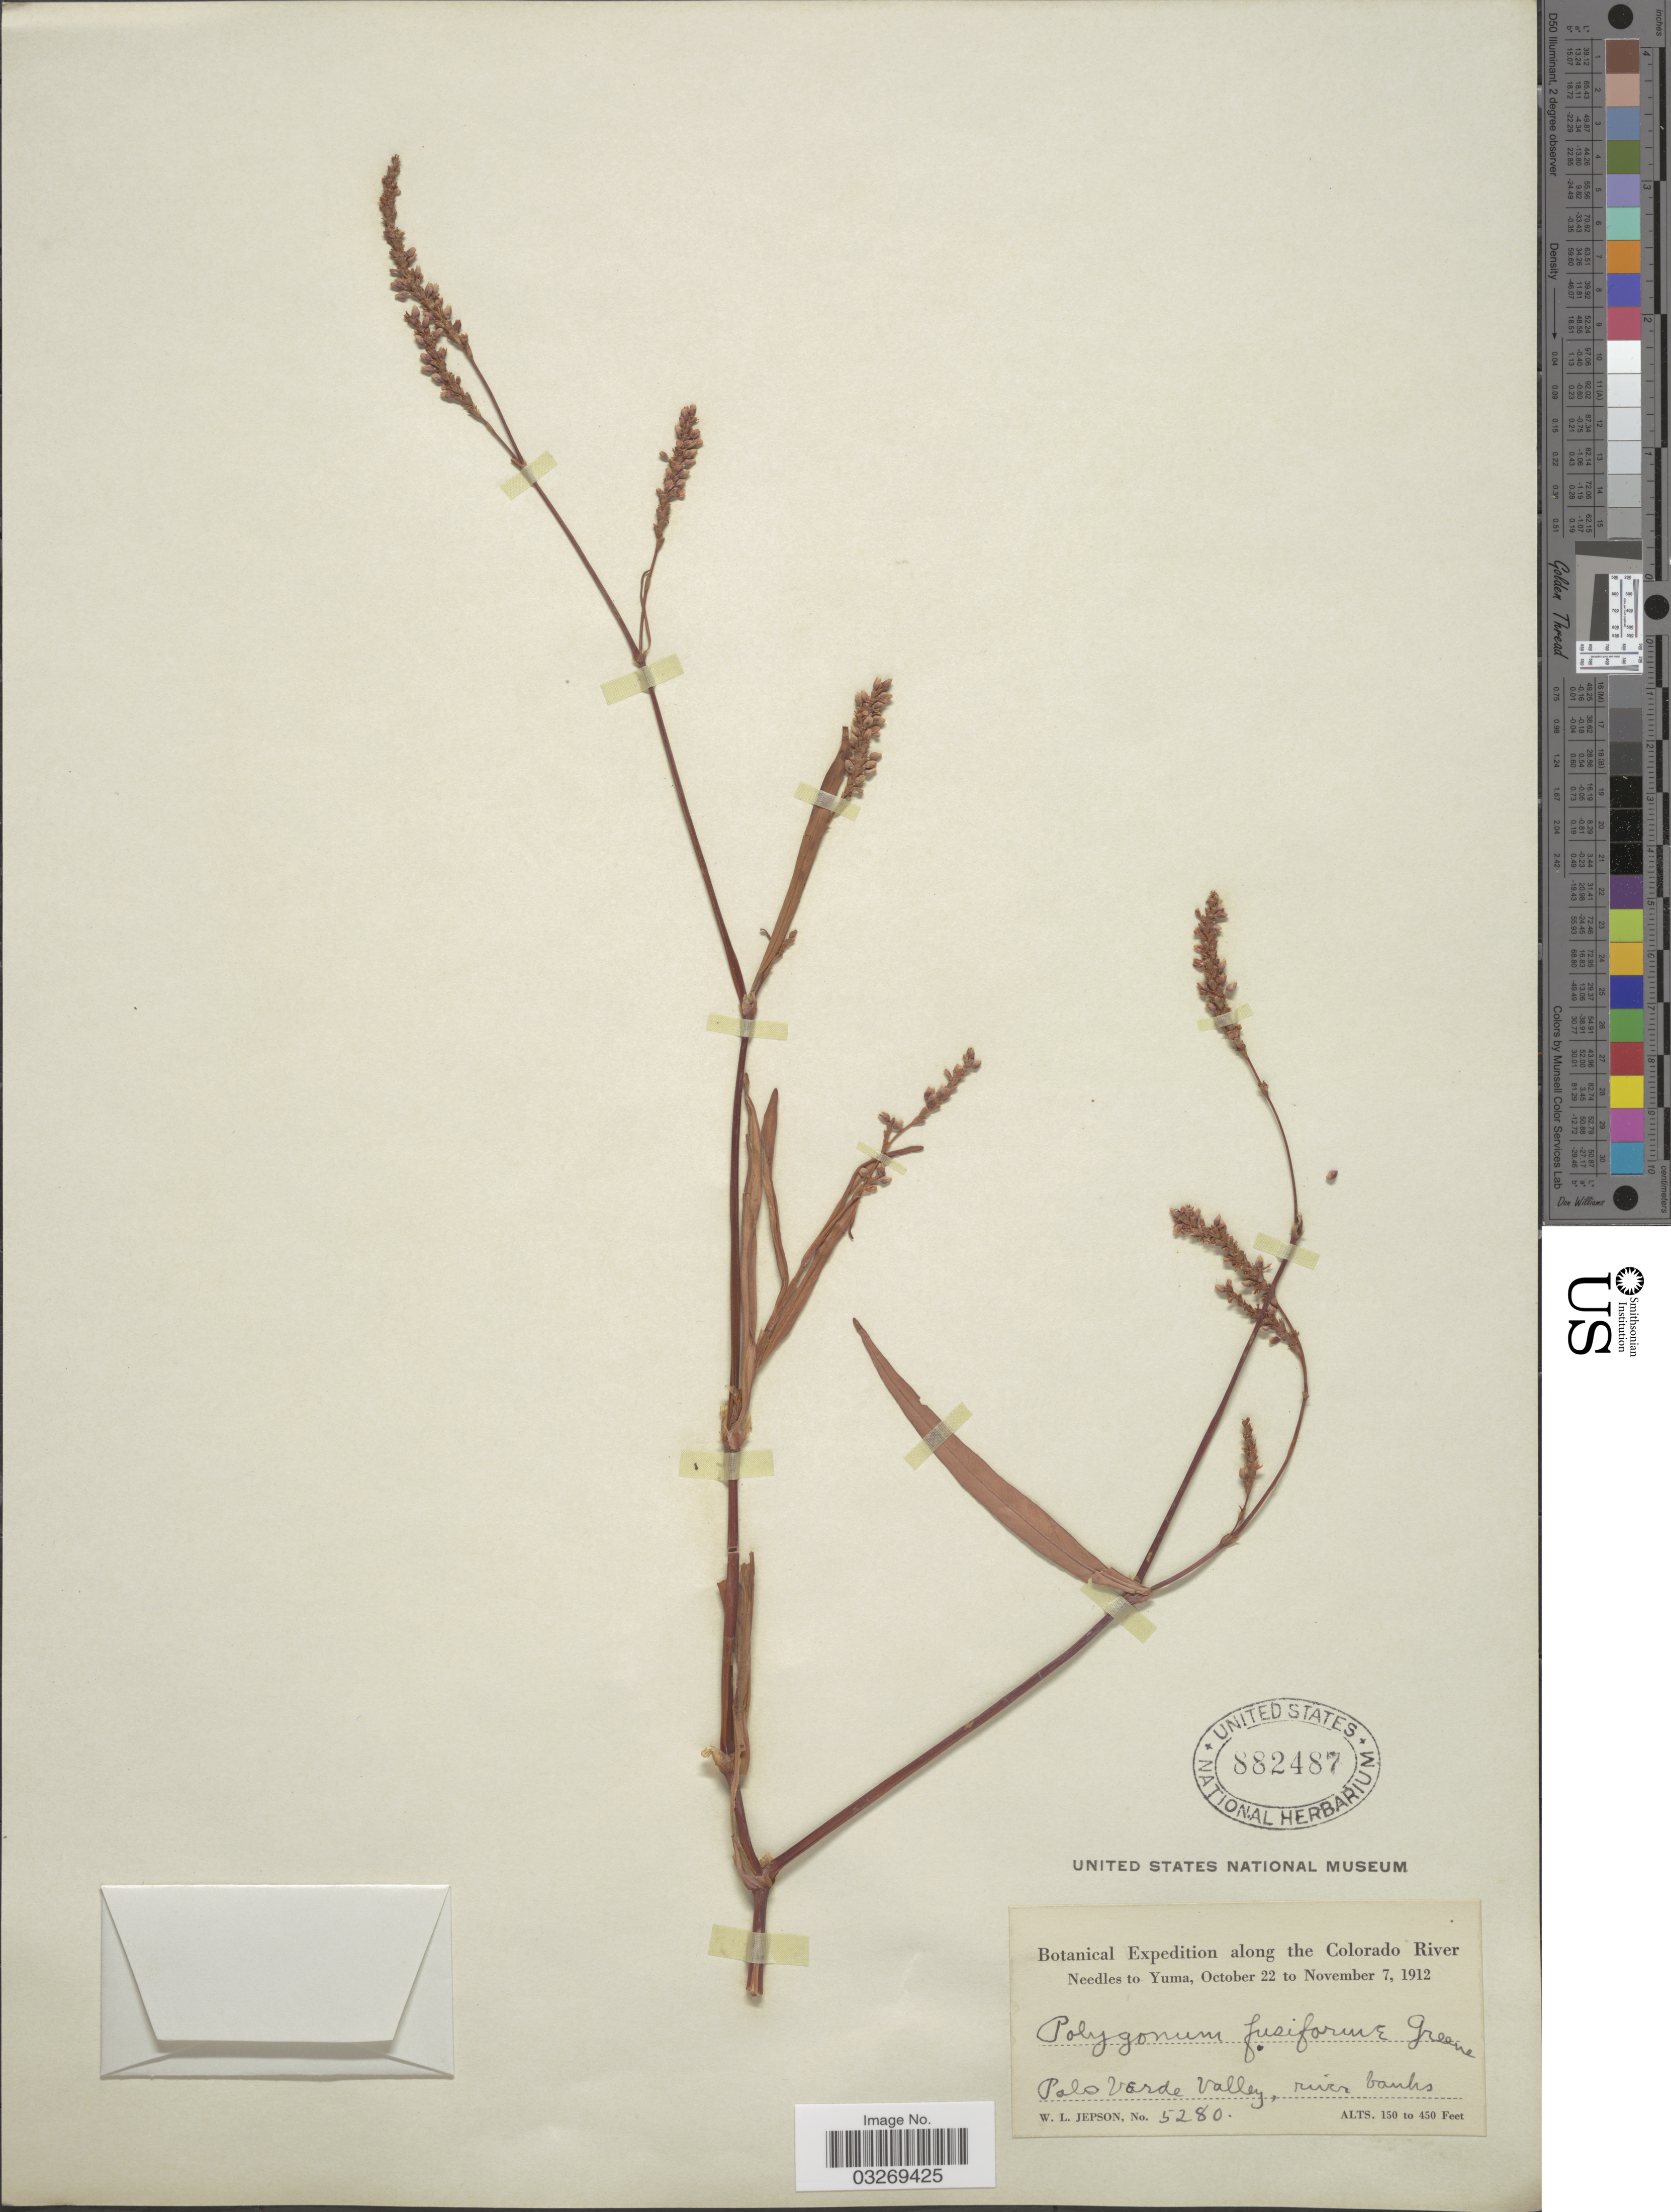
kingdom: Plantae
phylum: Tracheophyta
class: Magnoliopsida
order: Caryophyllales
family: Polygonaceae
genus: Persicaria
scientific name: Persicaria hydropiperoides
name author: (Michx.) Small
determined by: Atha, D. E.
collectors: W. L. Jepson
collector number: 5280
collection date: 1912-10-22/1912-11-07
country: United States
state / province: Colorado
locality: The Colorado River, Needles to Yuma, Palo Verde Valley, river banks.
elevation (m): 46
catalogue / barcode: US 882487